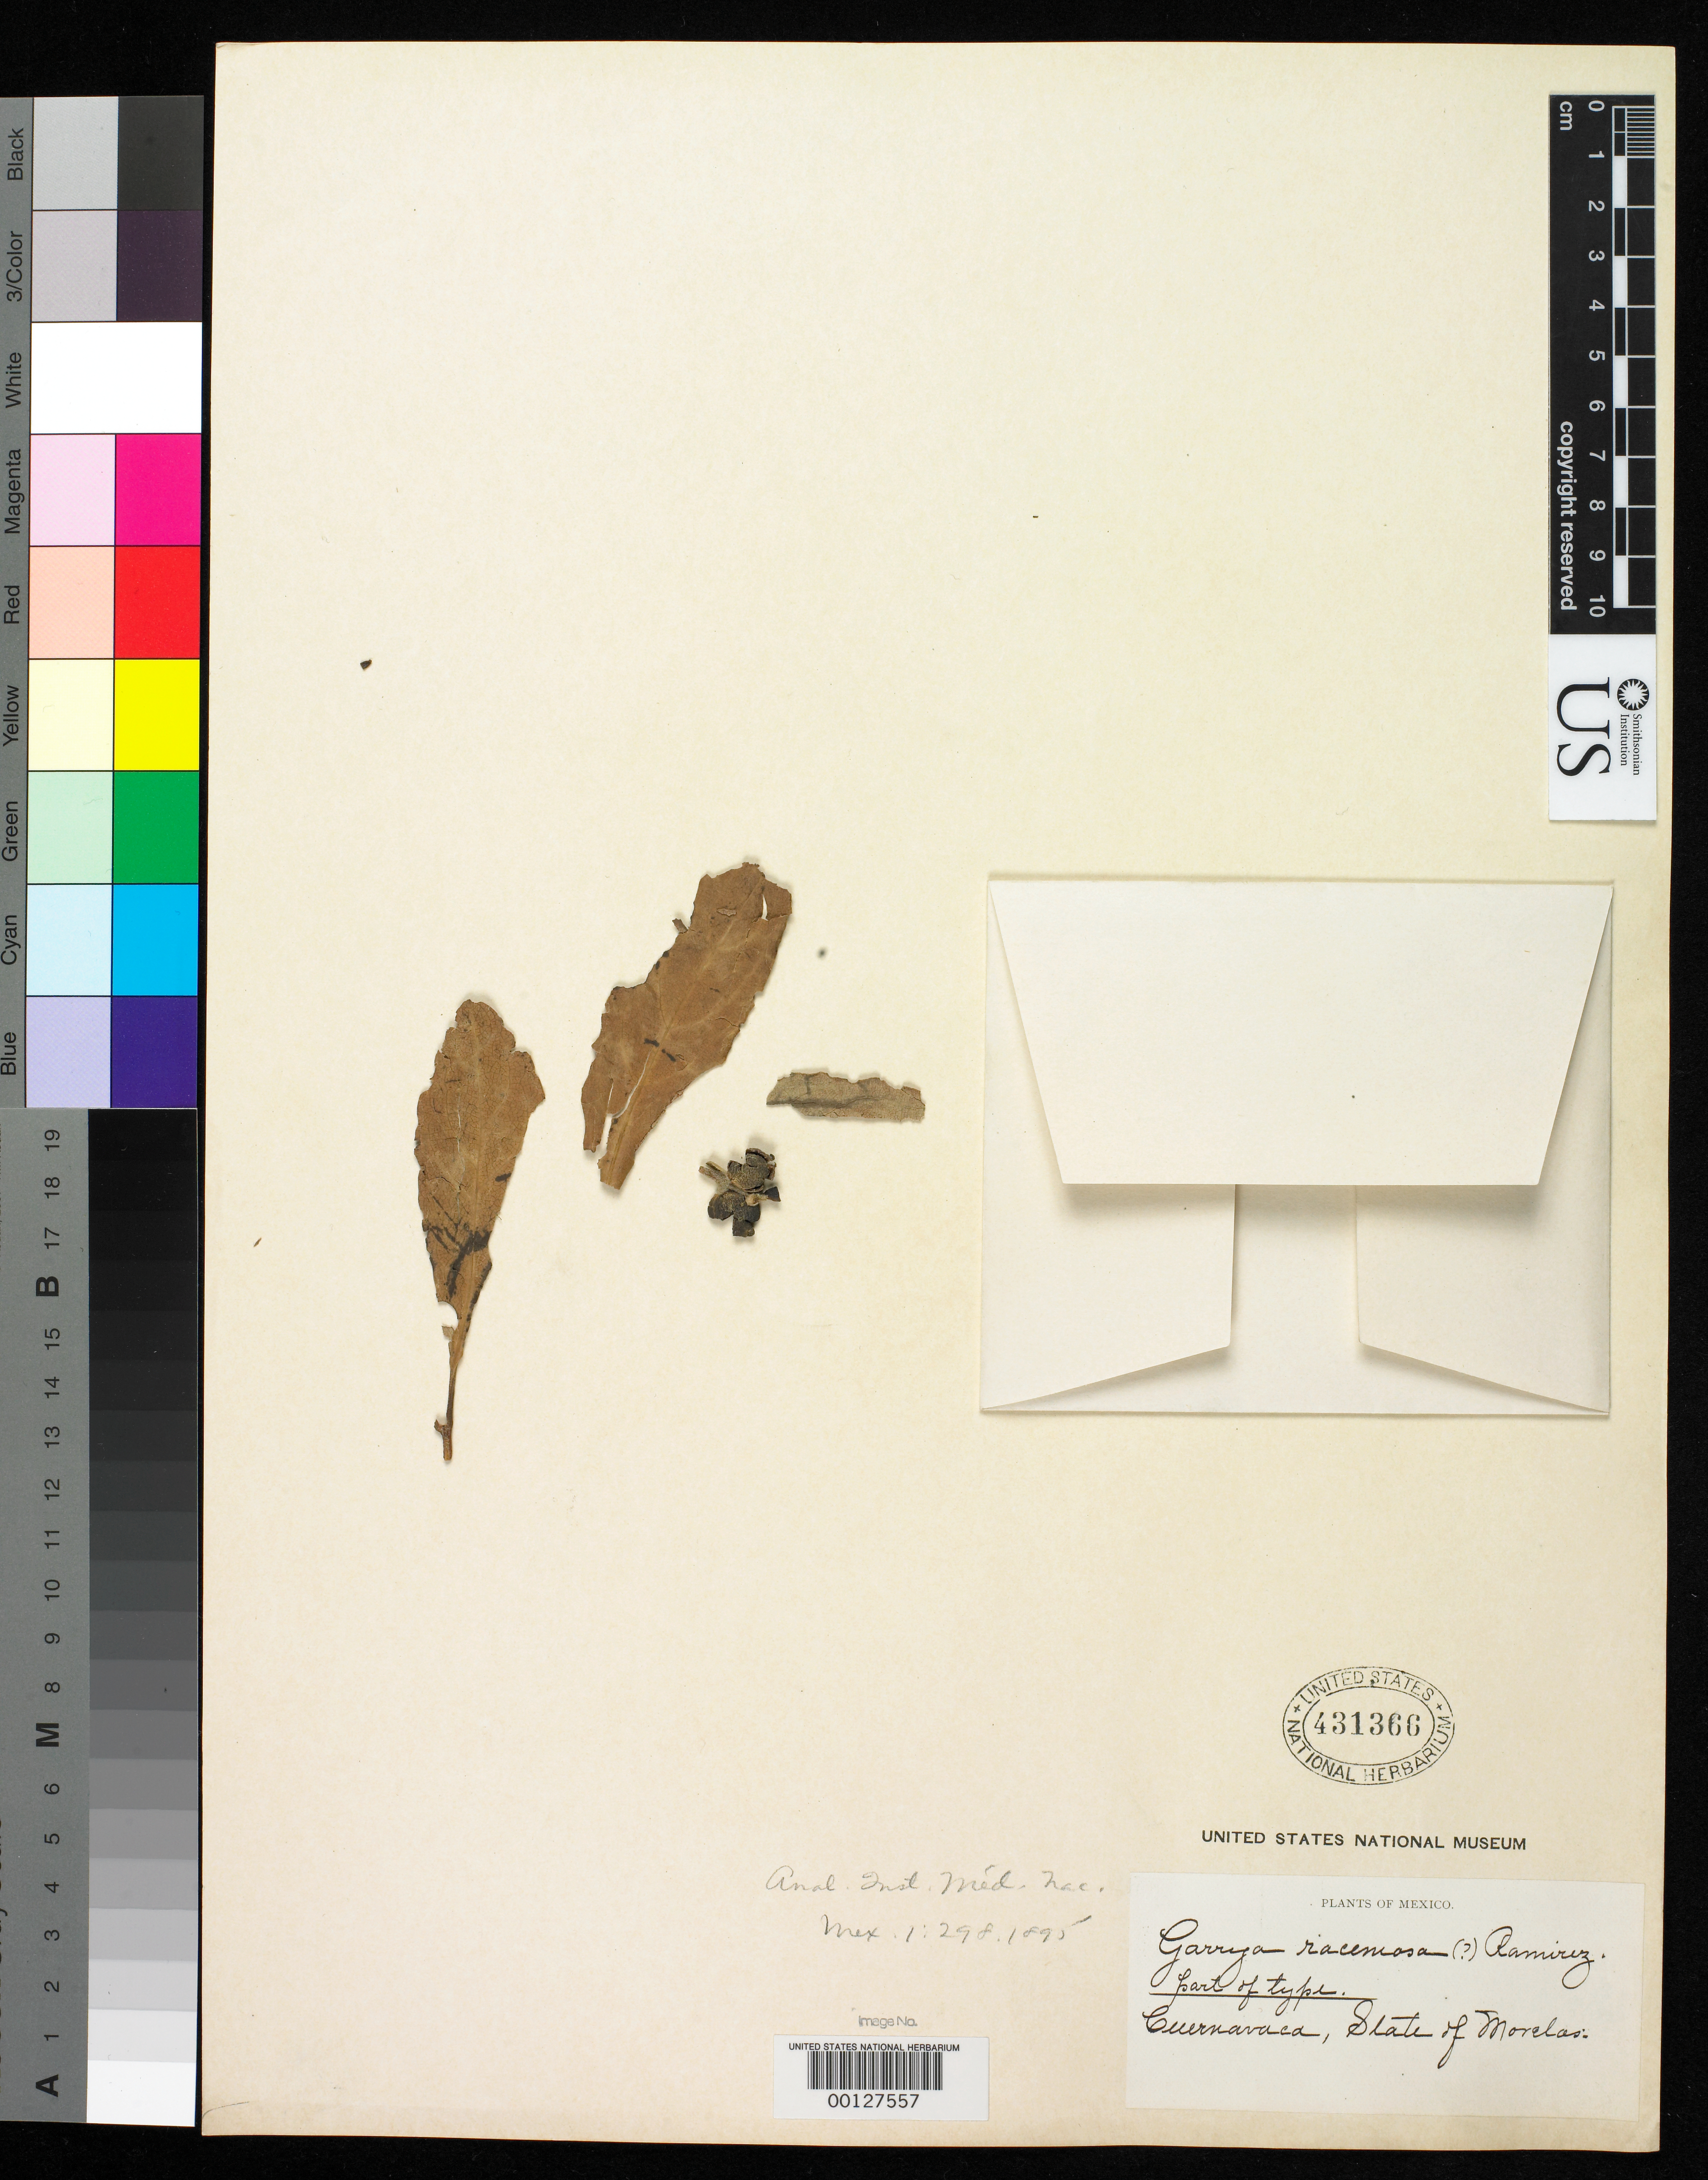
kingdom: Plantae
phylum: Tracheophyta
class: Magnoliopsida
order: Garryales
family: Garryaceae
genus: Garrya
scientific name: Garrya racemosa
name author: Ramírez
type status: Holotype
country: Mexico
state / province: Morelos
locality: Cuernavaca.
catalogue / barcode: US 431366